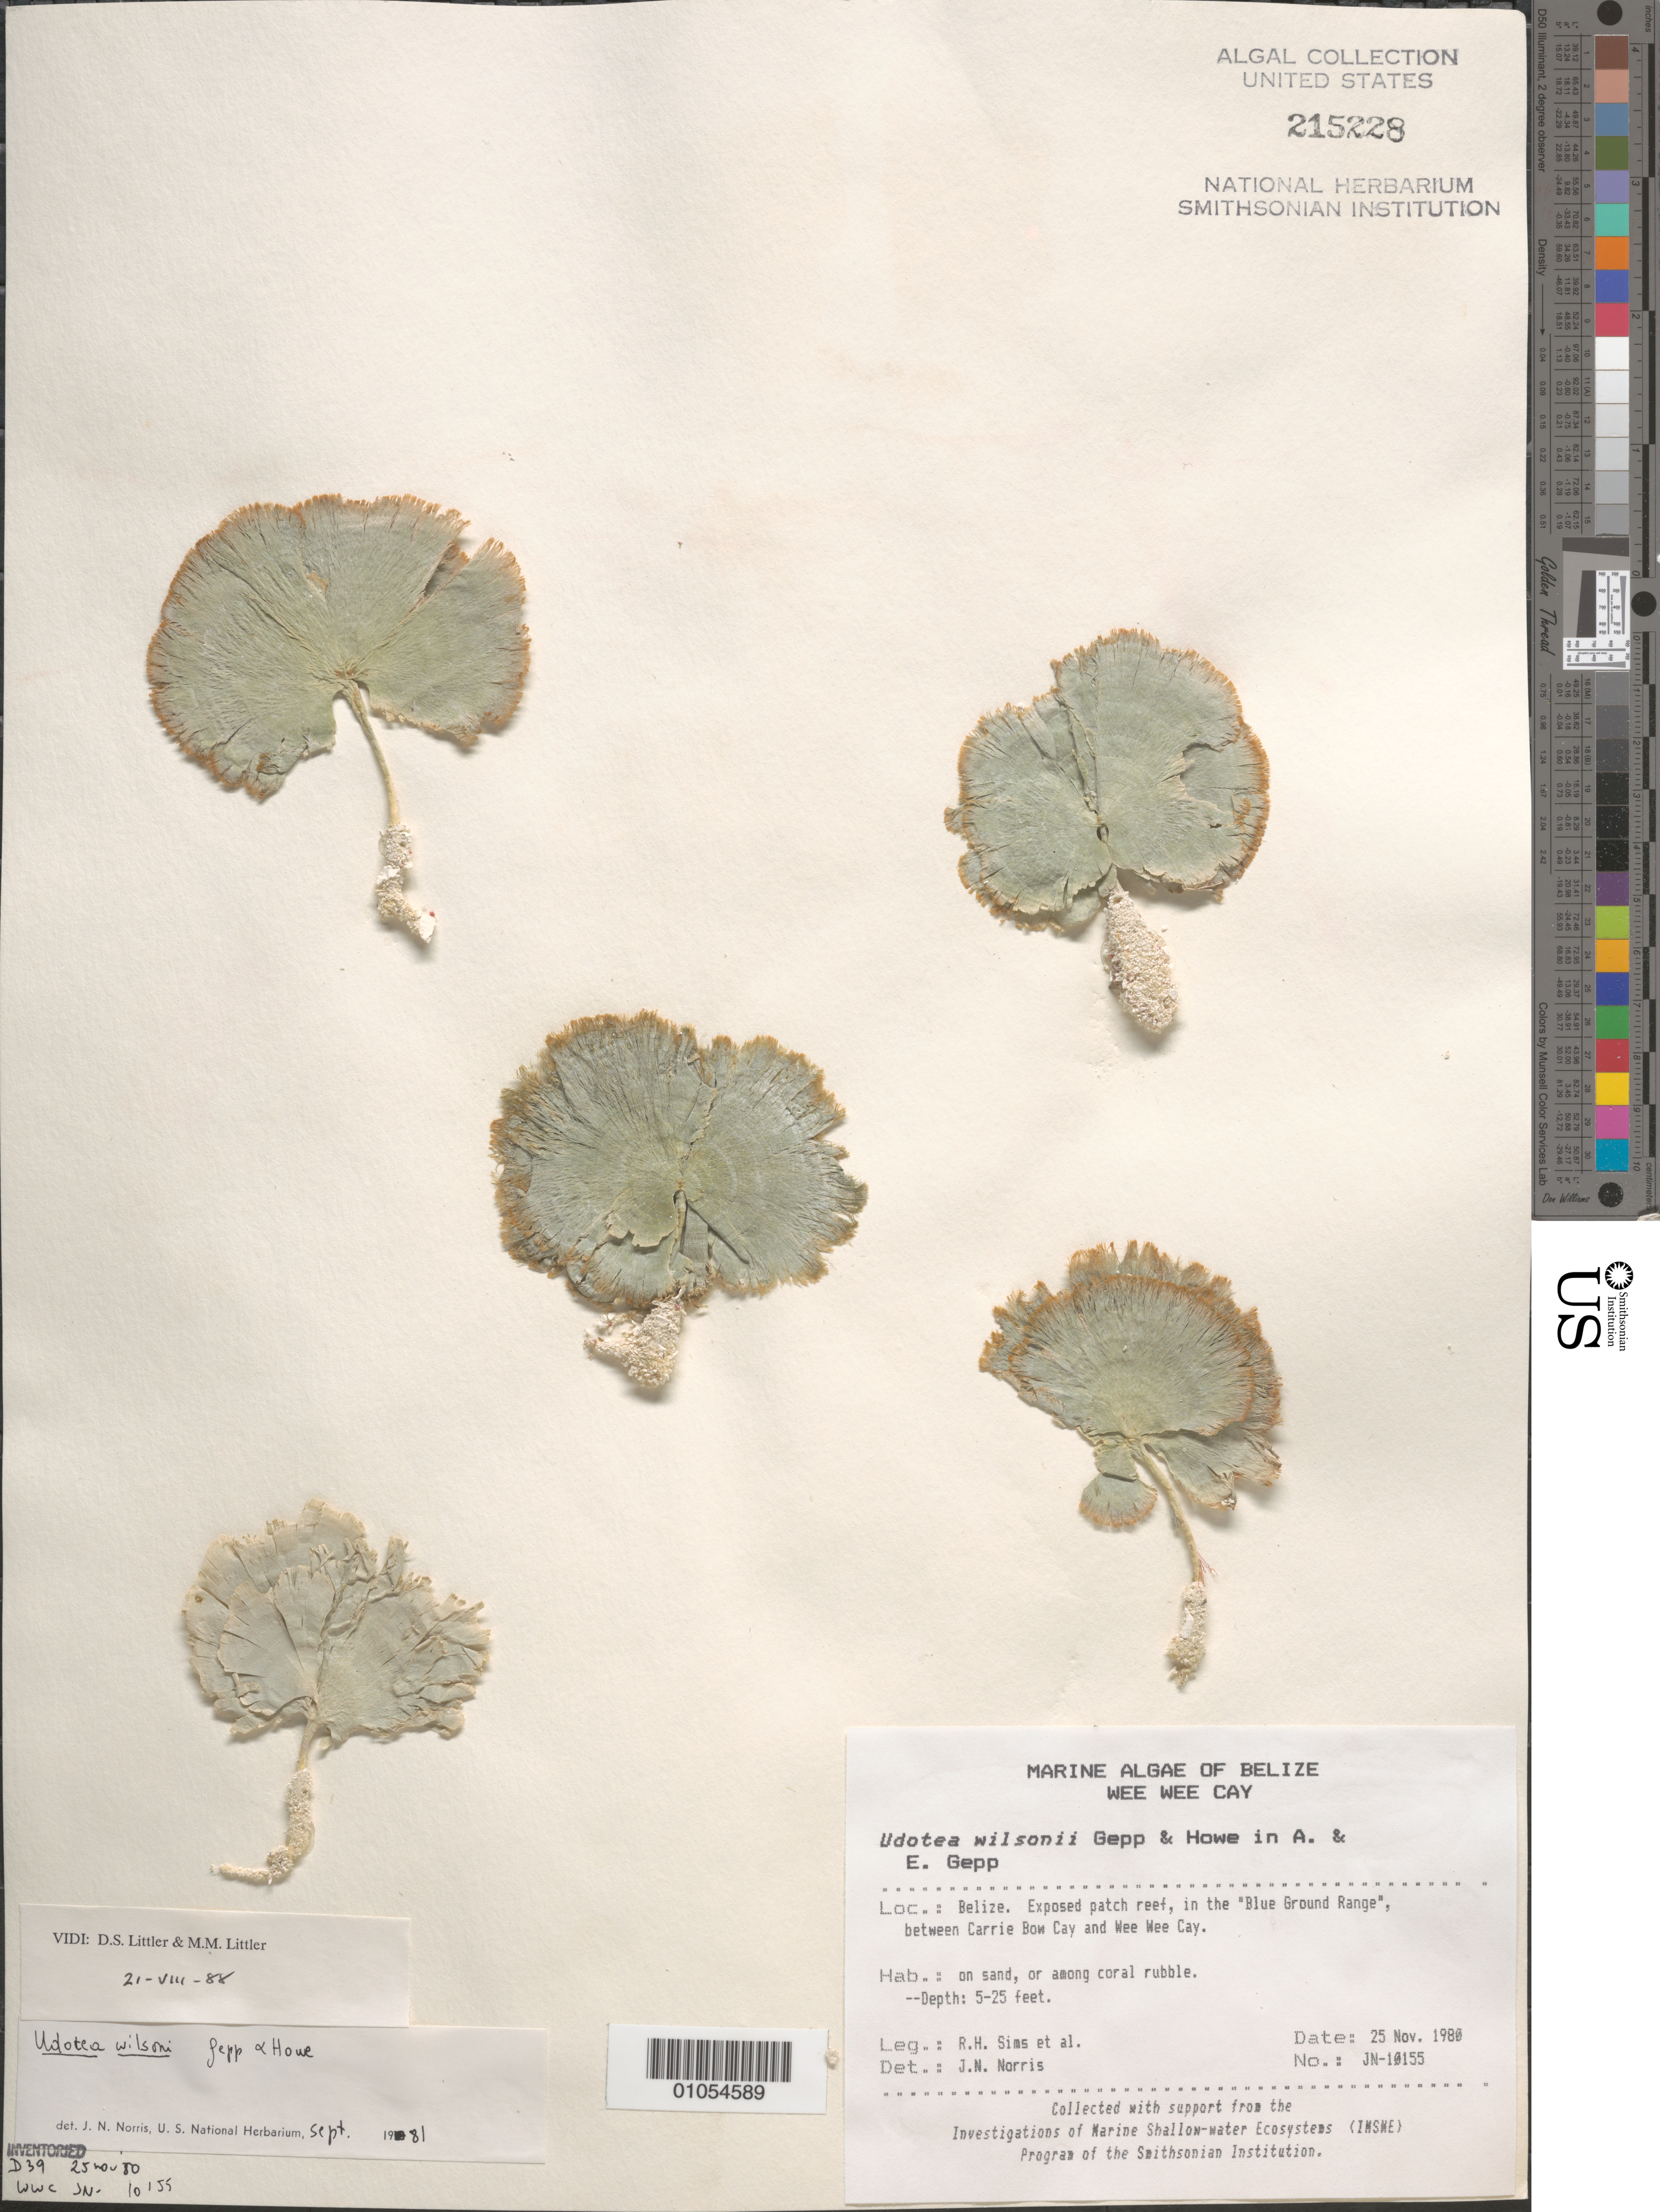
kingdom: Plantae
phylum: Chlorophyta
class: Ulvophyceae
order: Bryopsidales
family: Udoteaceae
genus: Udotea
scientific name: Udotea wilsonii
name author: A. Gepp et al. in A. Gepp & E. Gepp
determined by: Norris, James N.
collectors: R. H. Sims & et al.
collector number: JN-10155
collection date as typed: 25 Nov 1980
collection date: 1980-11-25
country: Belize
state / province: Stann Creek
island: Wee Wee Cay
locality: Blue Ground Range, between Carrie Bow Cay and Wee Wee Cay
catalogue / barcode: US 215228